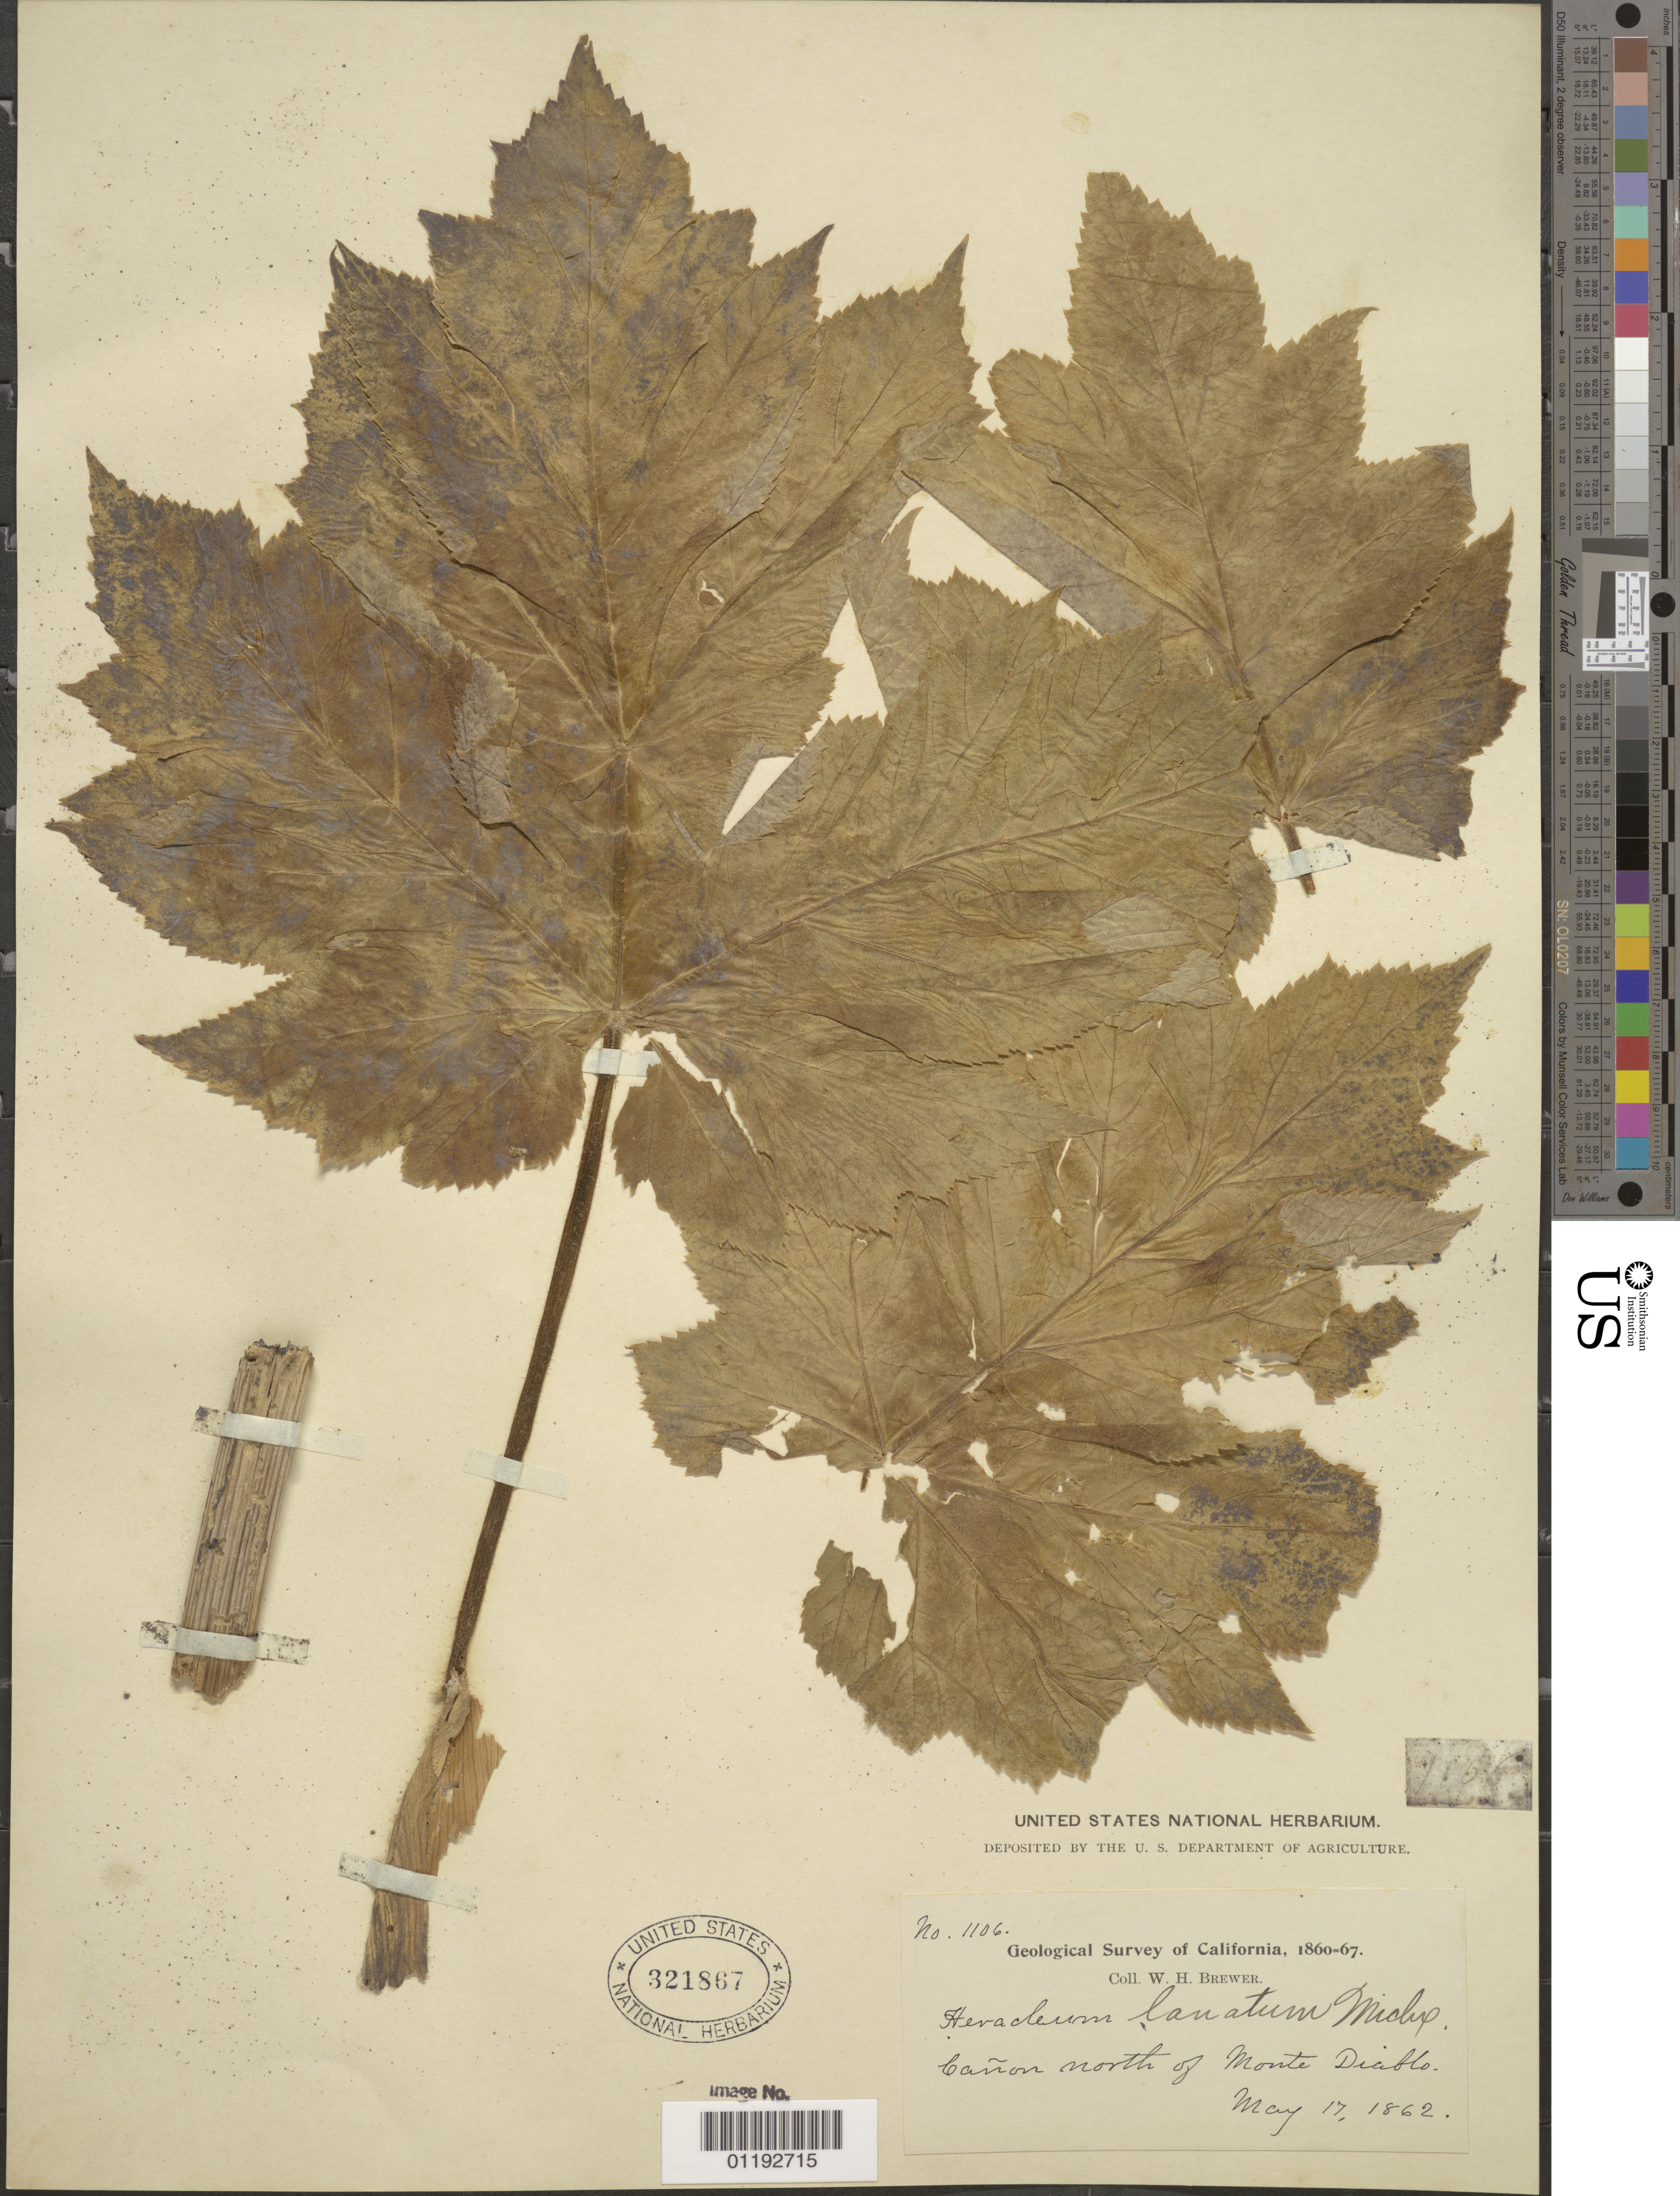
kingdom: Plantae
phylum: Tracheophyta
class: Magnoliopsida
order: Apiales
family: Apiaceae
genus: Heracleum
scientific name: Heracleum lanatum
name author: Michx.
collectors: W. H. Brewer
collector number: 1106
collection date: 1862-05-17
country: United States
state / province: California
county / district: Contra Costa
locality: Canyon north of Monte Diablo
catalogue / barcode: US 321867